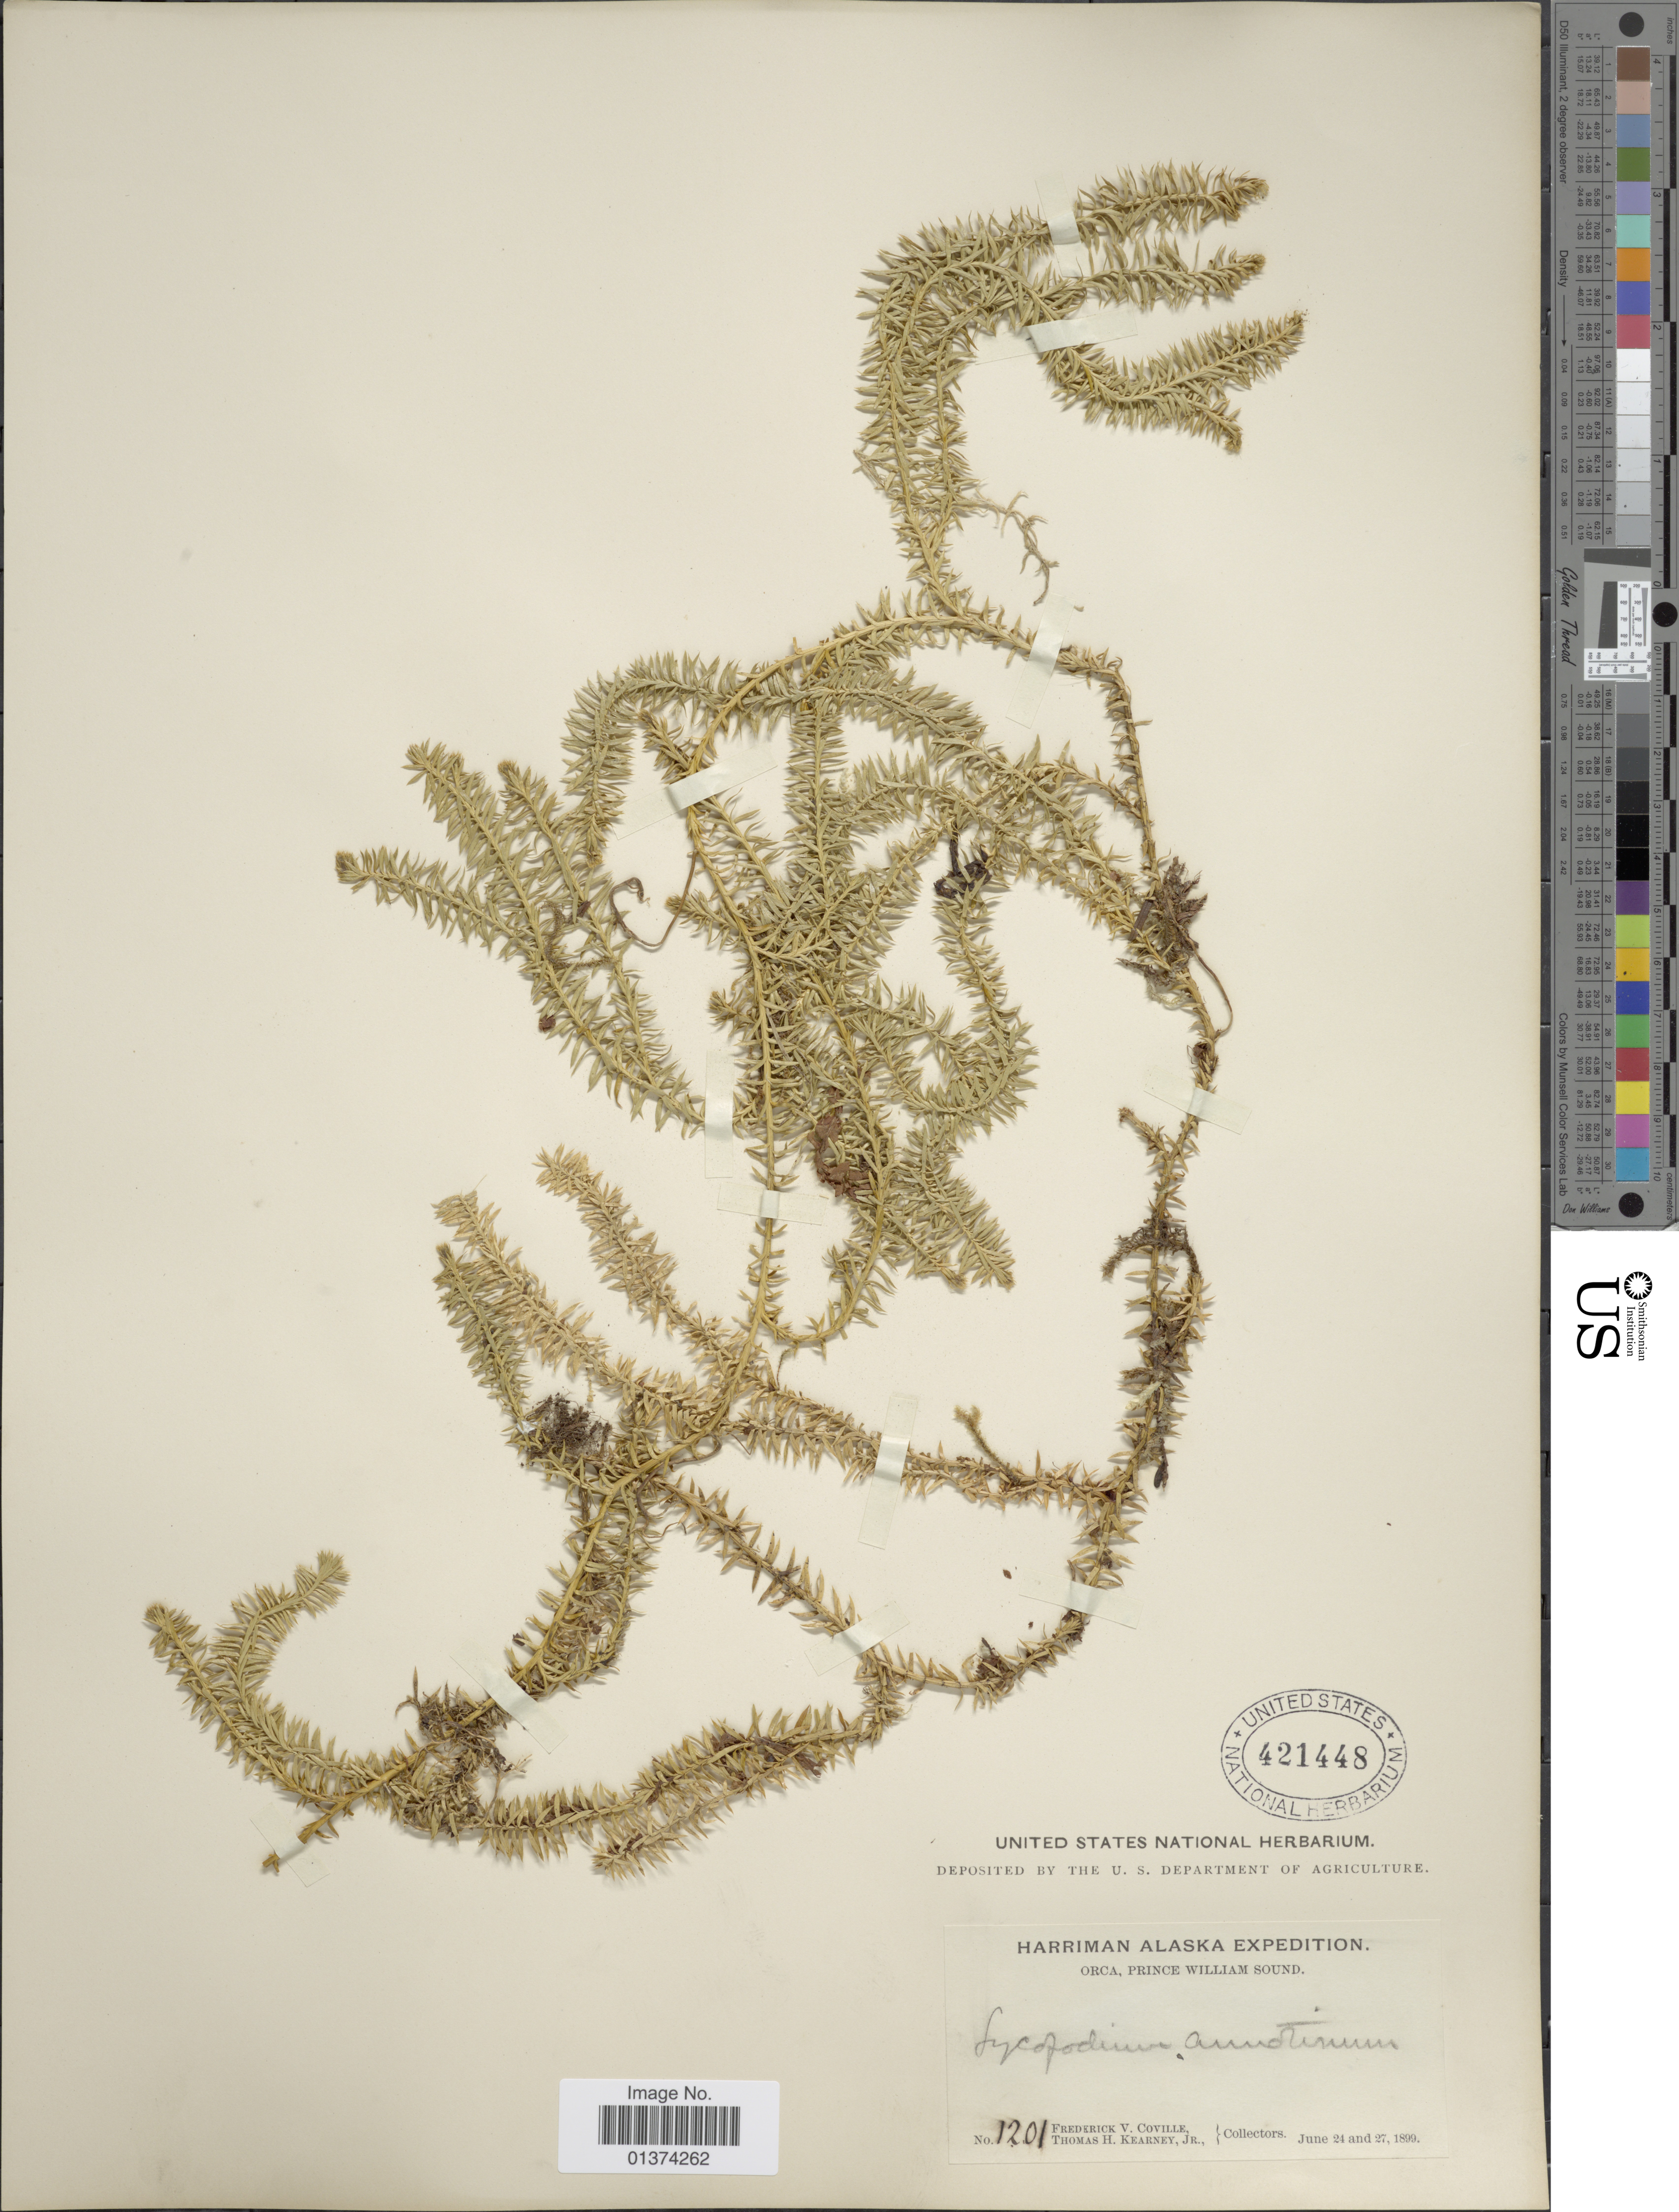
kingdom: Plantae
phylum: Tracheophyta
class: Lycopodiopsida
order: Lycopodiales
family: Lycopodiaceae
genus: Spinulum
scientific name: Spinulum annotinum subsp. annotinum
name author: (L.) A. Haines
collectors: F. V. Coville & T. H. Kearney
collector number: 1201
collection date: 1899-06-24/1899-06-27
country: United States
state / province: Alaska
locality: Orca, Prince William Sound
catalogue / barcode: US 421448